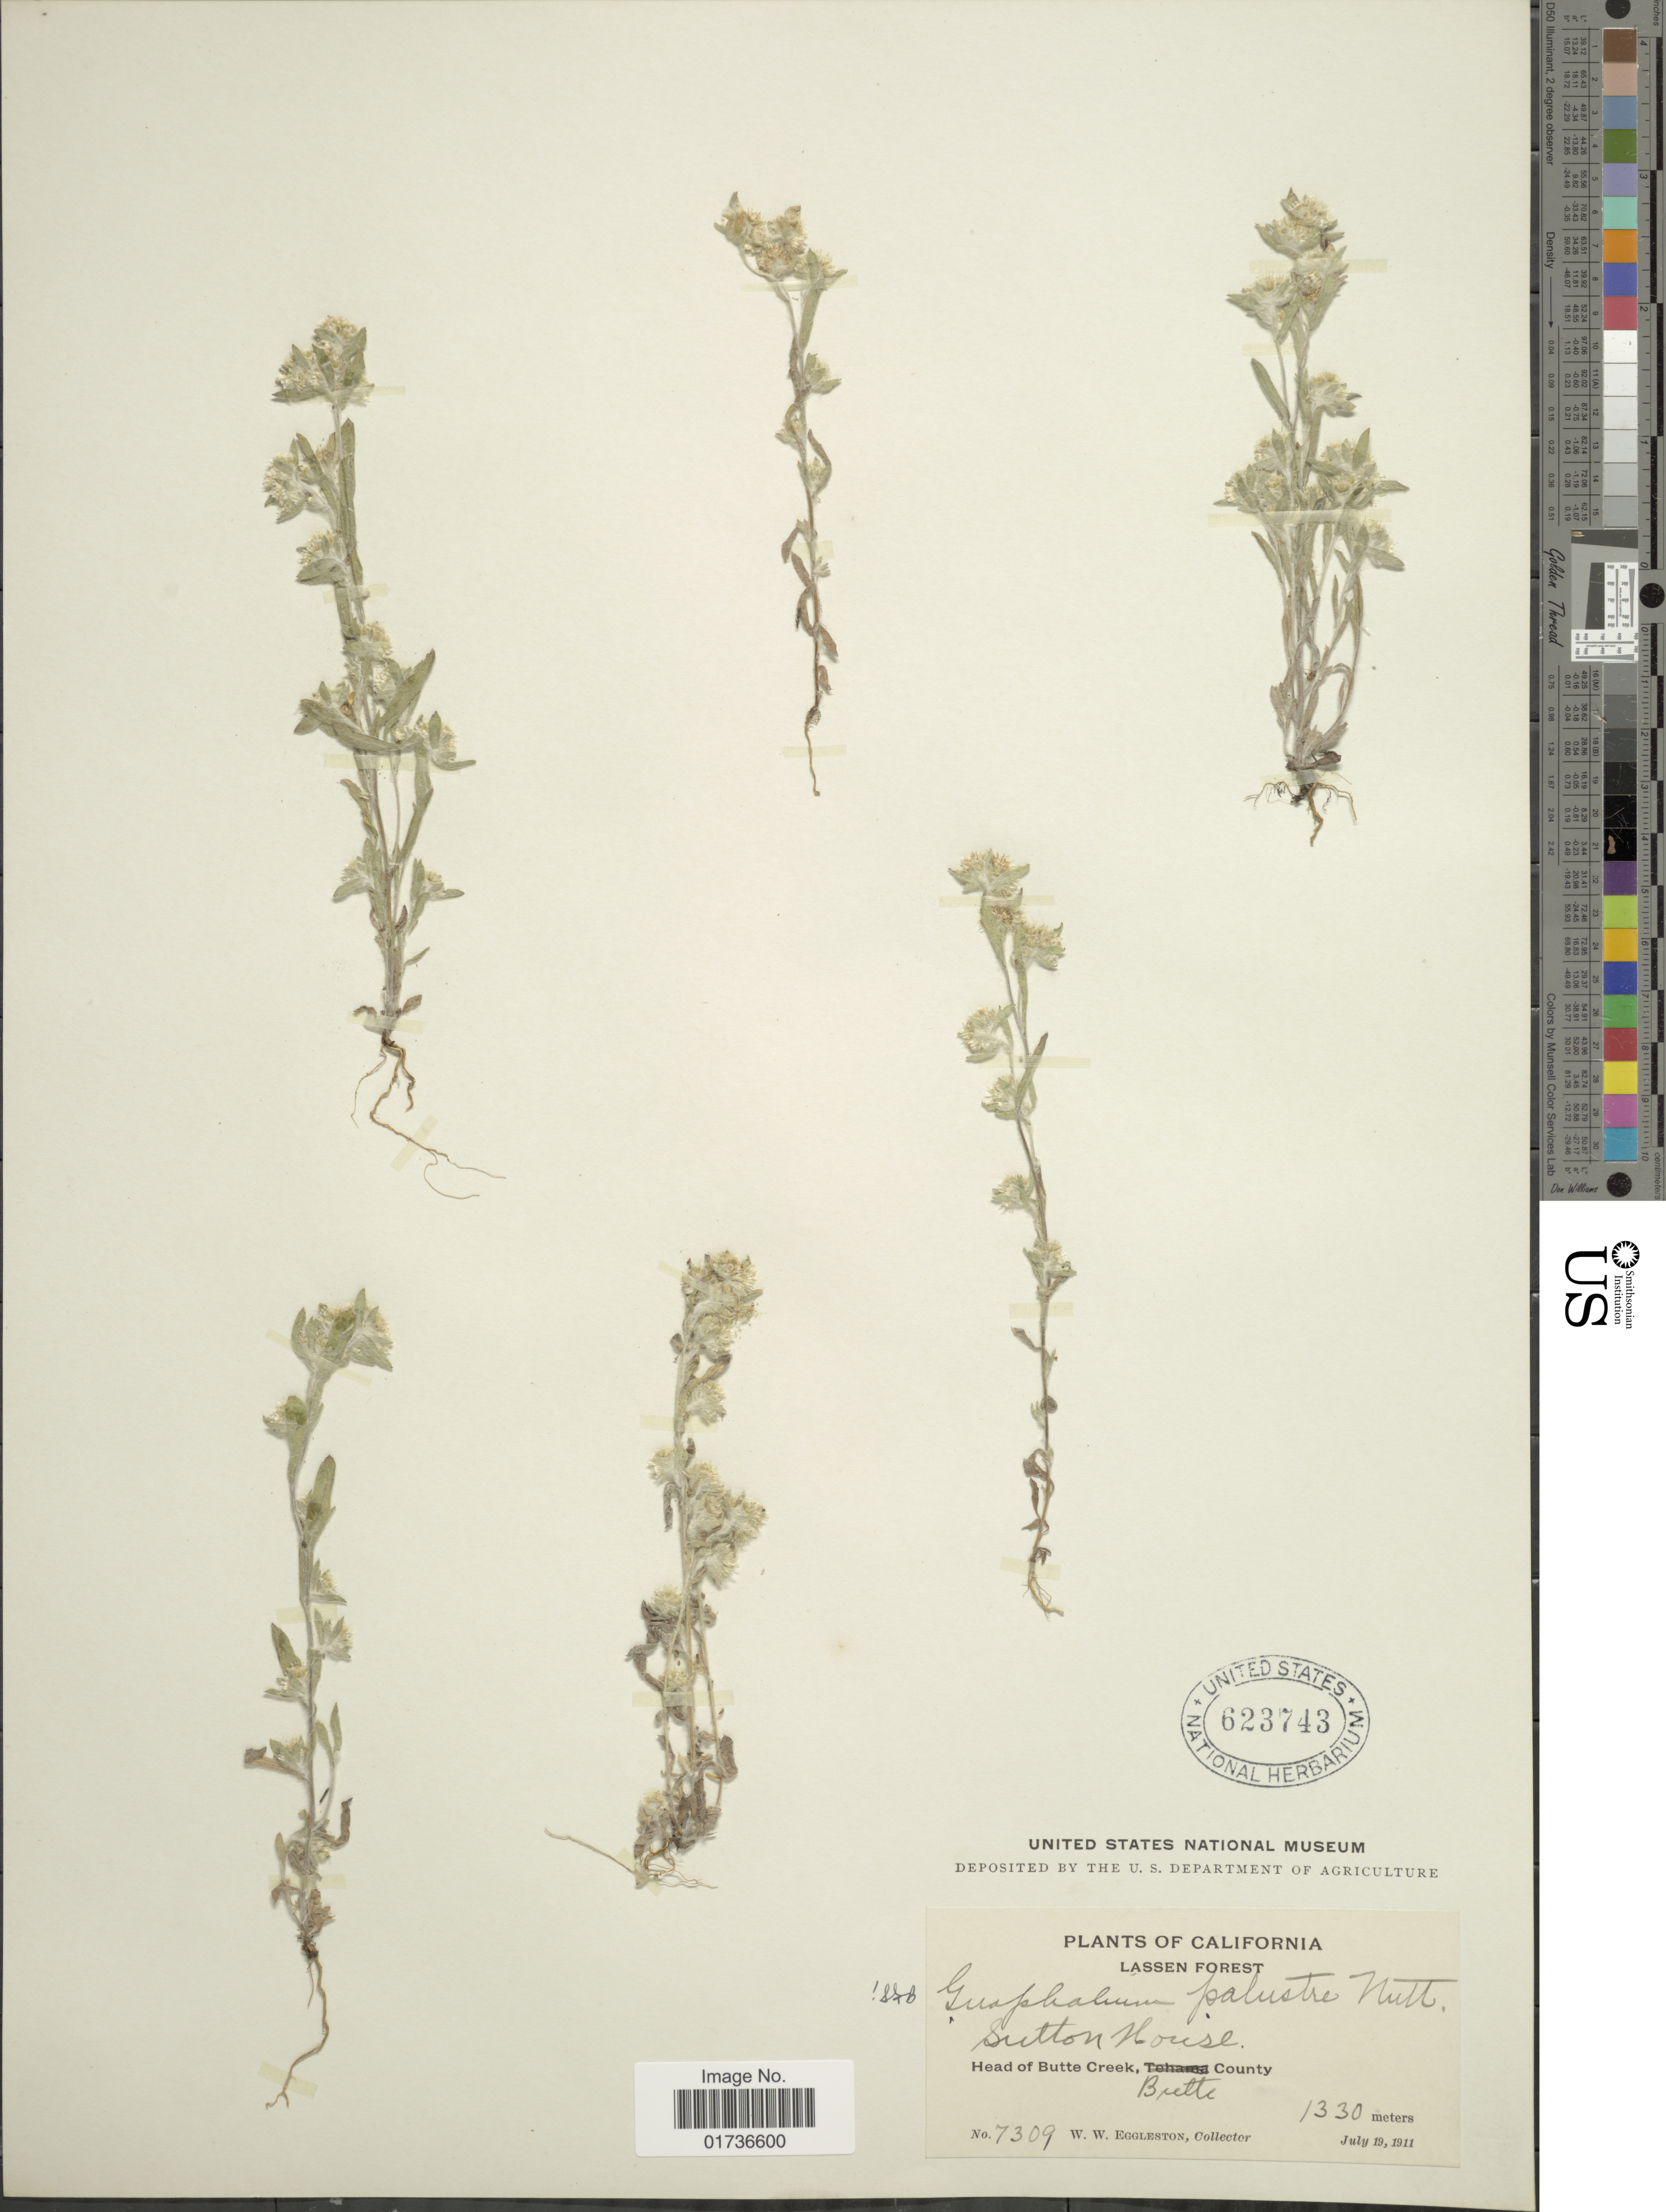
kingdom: Plantae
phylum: Tracheophyta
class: Magnoliopsida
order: Asterales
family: Asteraceae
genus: Gnaphalium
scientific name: Gnaphalium palustre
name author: Nutt.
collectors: W. W. Eggleston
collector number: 7309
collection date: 1911-07-19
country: United States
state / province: California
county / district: Butte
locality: Lassen Forest, Sutton House, Head of Butte Creek, Butte County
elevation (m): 1330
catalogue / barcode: US 623743